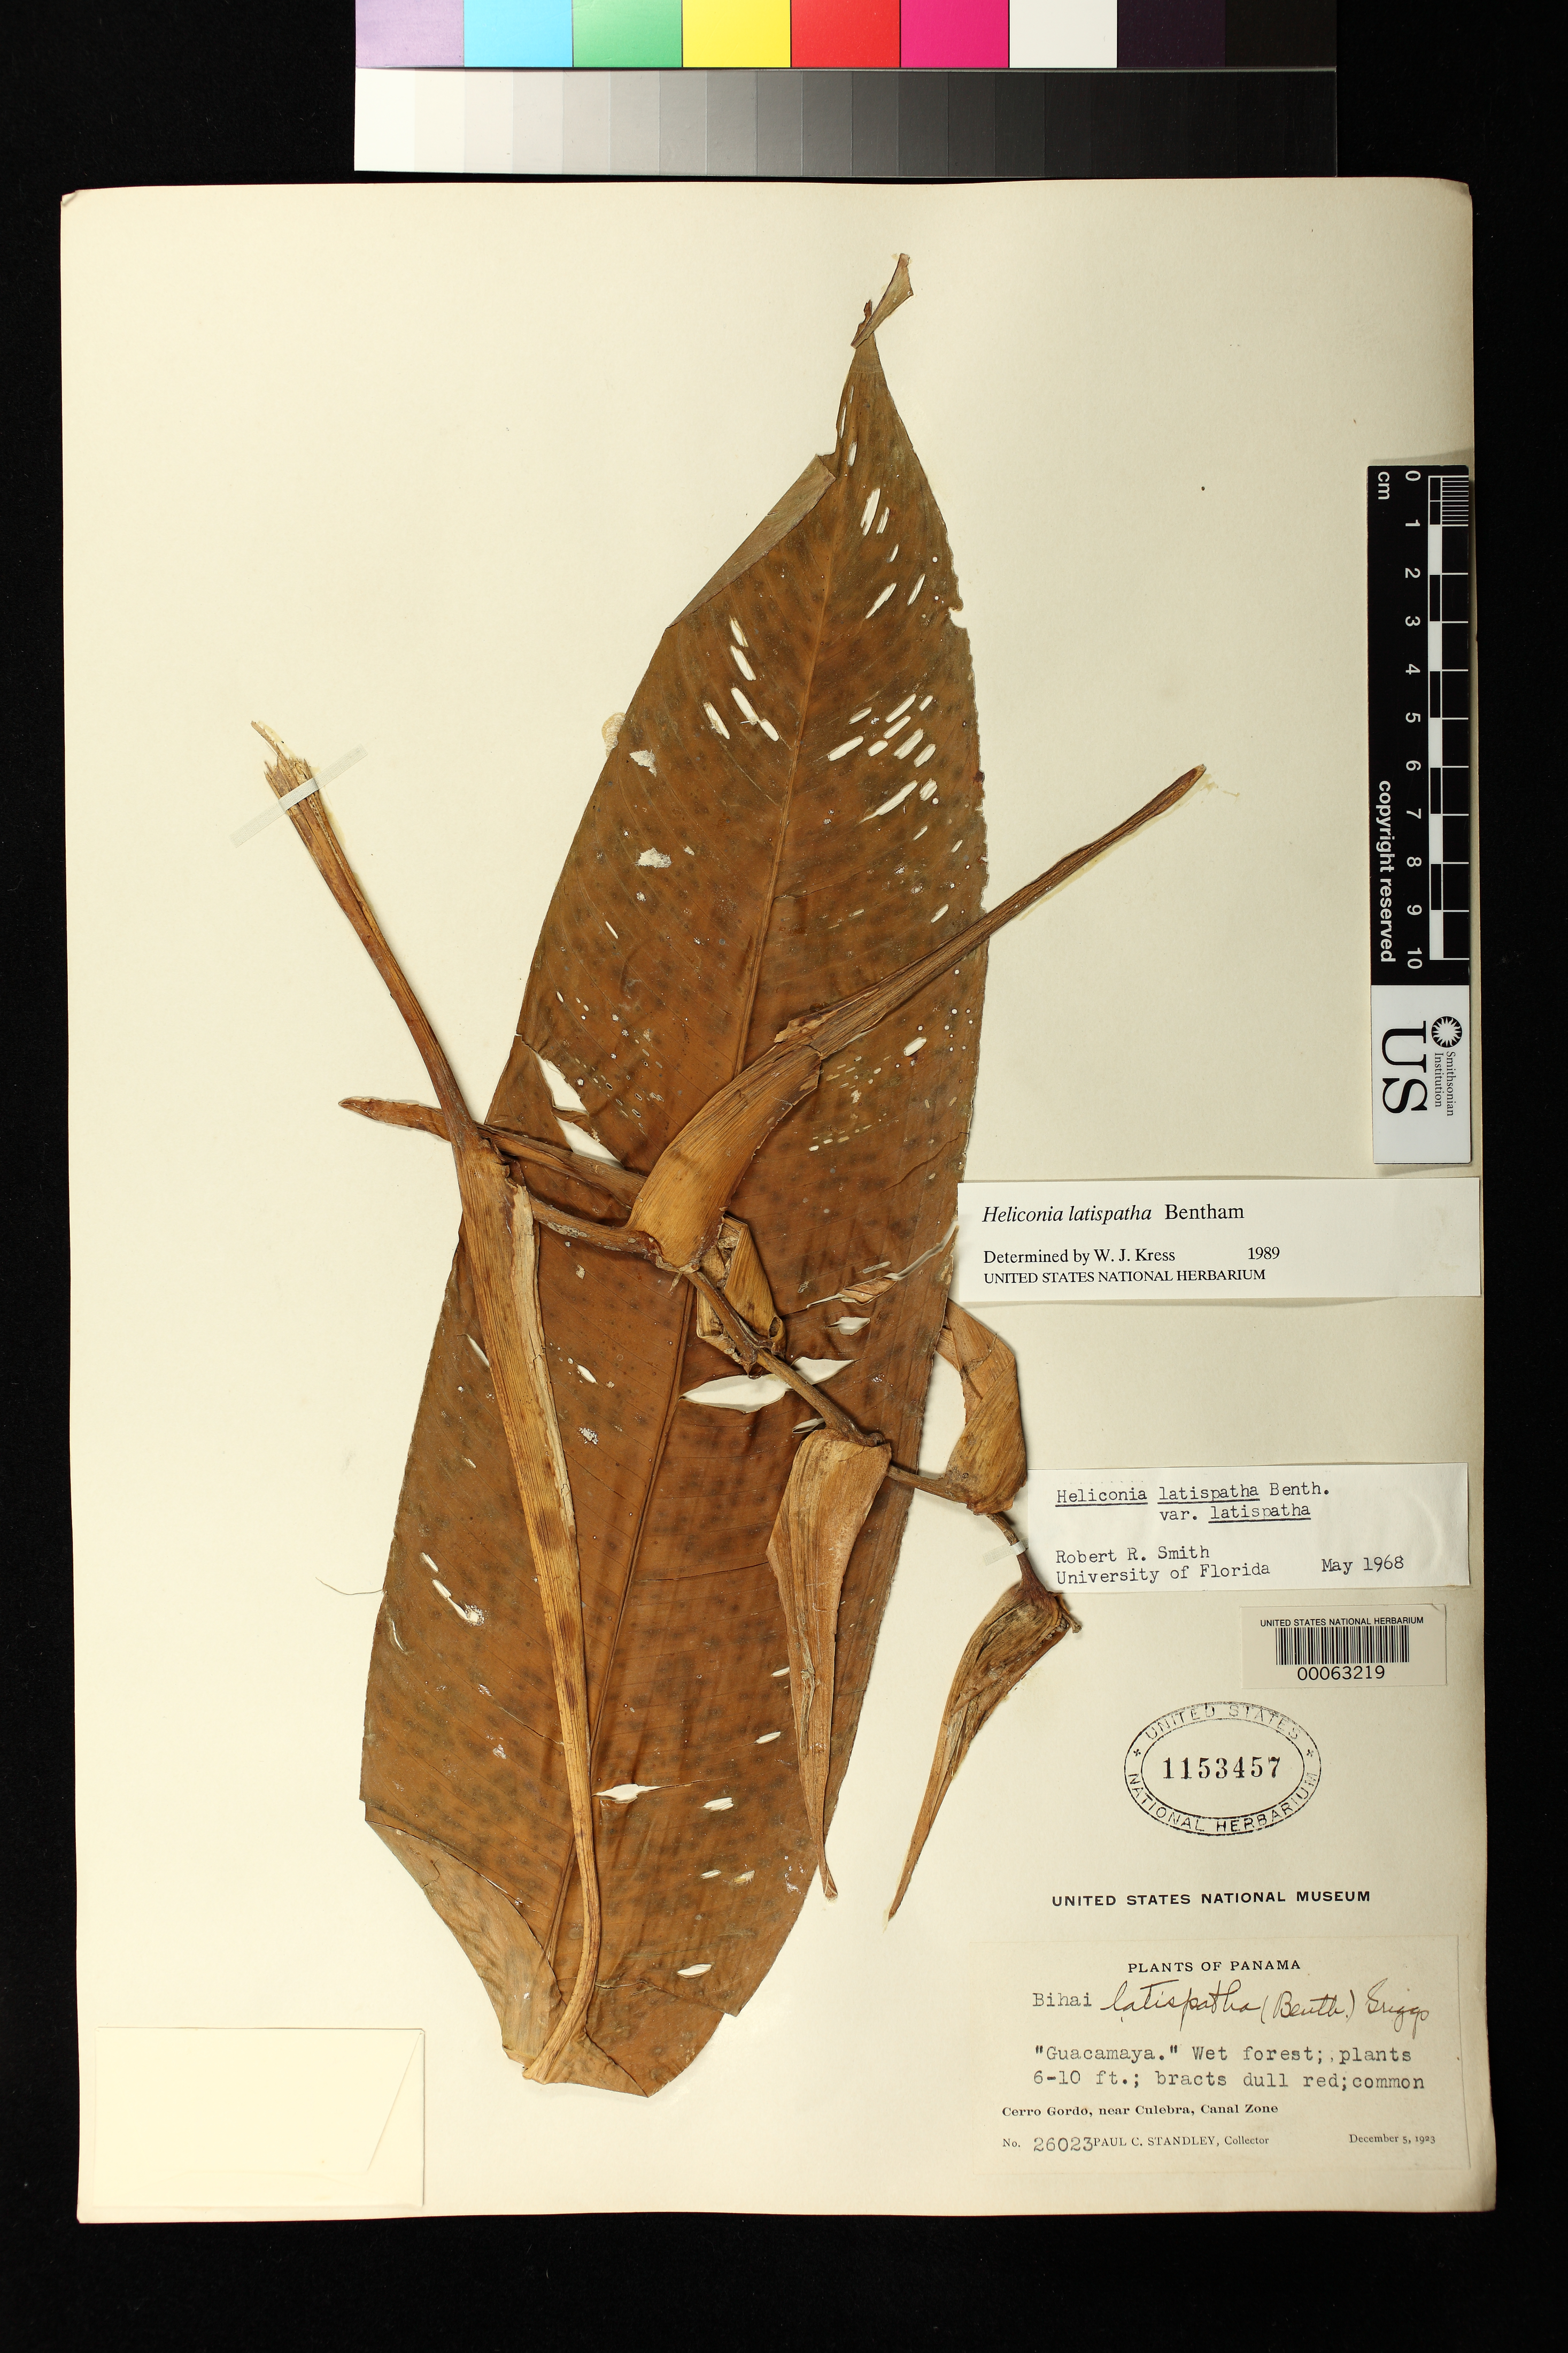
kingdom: Plantae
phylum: Tracheophyta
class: Liliopsida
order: Zingiberales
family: Heliconiaceae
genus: Heliconia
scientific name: Heliconia latispatha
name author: Benth.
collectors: P. C. Standley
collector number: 26023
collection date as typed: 05 Dec 1923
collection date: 1923-12-05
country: Panama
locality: Cerro Gordo; near Culebra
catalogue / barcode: US 1153457